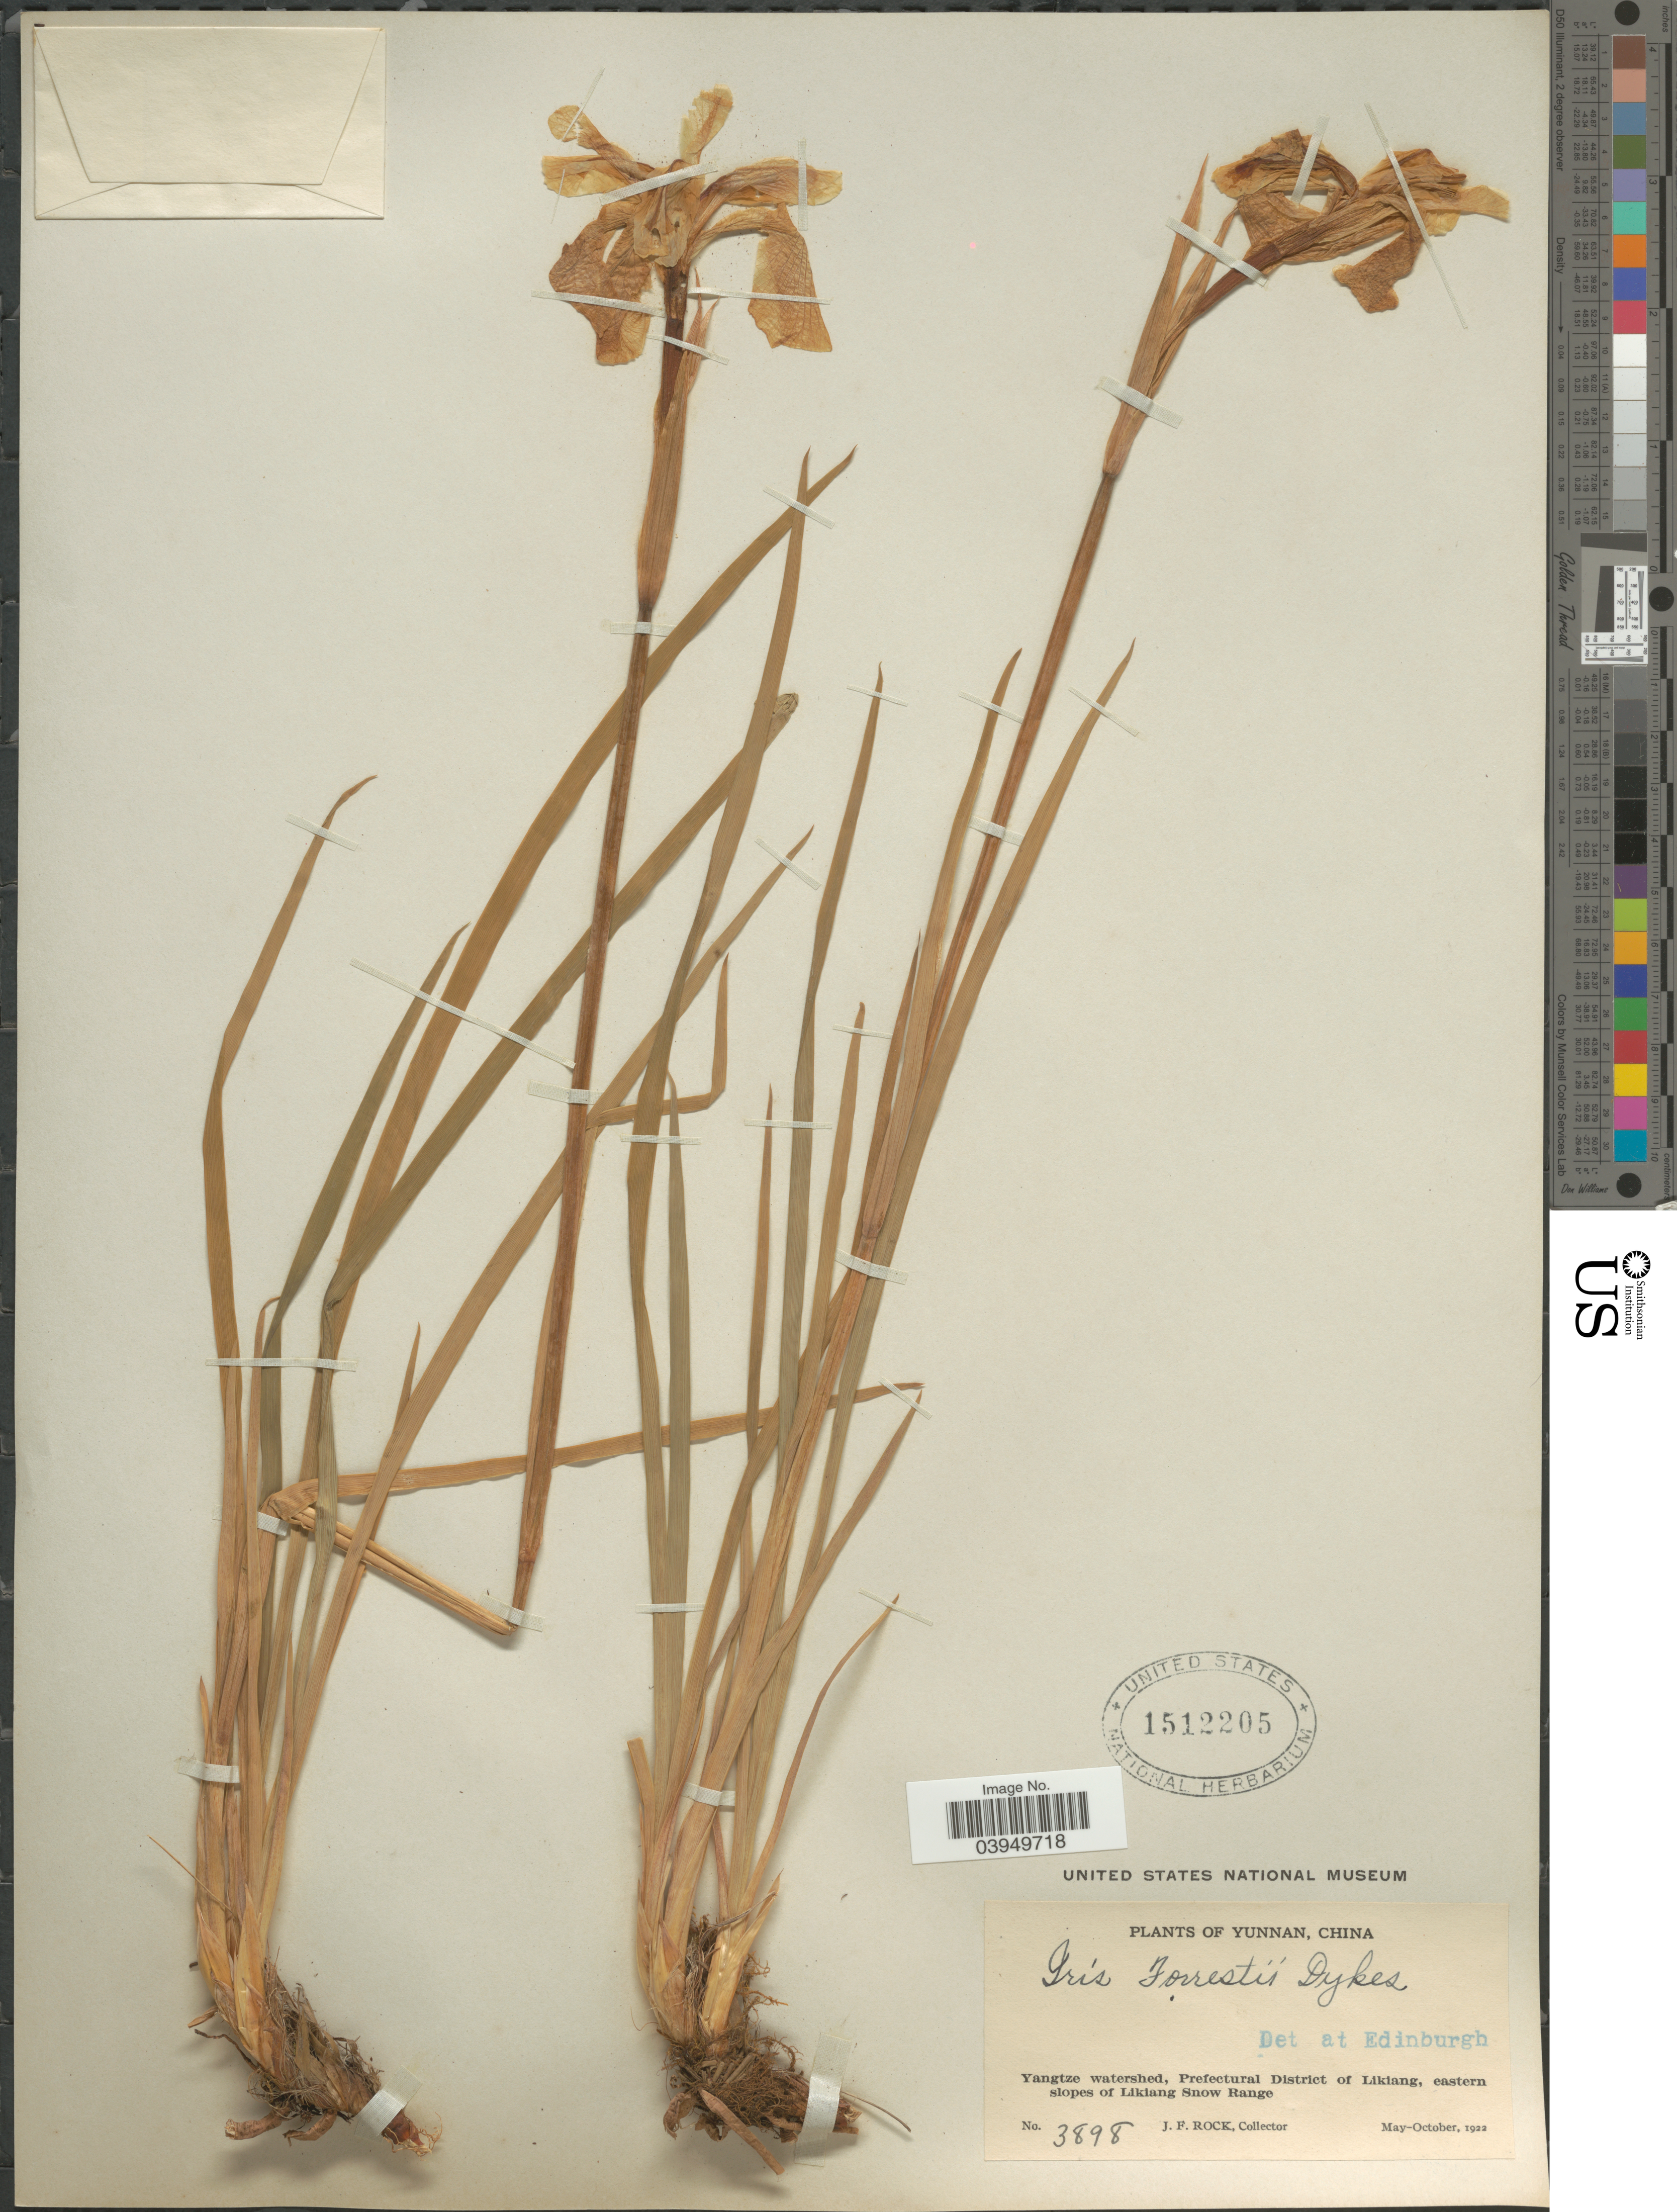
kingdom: Plantae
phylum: Tracheophyta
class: Liliopsida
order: Asparagales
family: Iridaceae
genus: Iris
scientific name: Iris forrestii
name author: Dykes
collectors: J. Rock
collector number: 3898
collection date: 1922-05/1922-10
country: China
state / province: Yunnan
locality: Yangtze watershed, Prefectural District of Likiang, eastern slopes of Likiang Snow Range.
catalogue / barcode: US 1512205